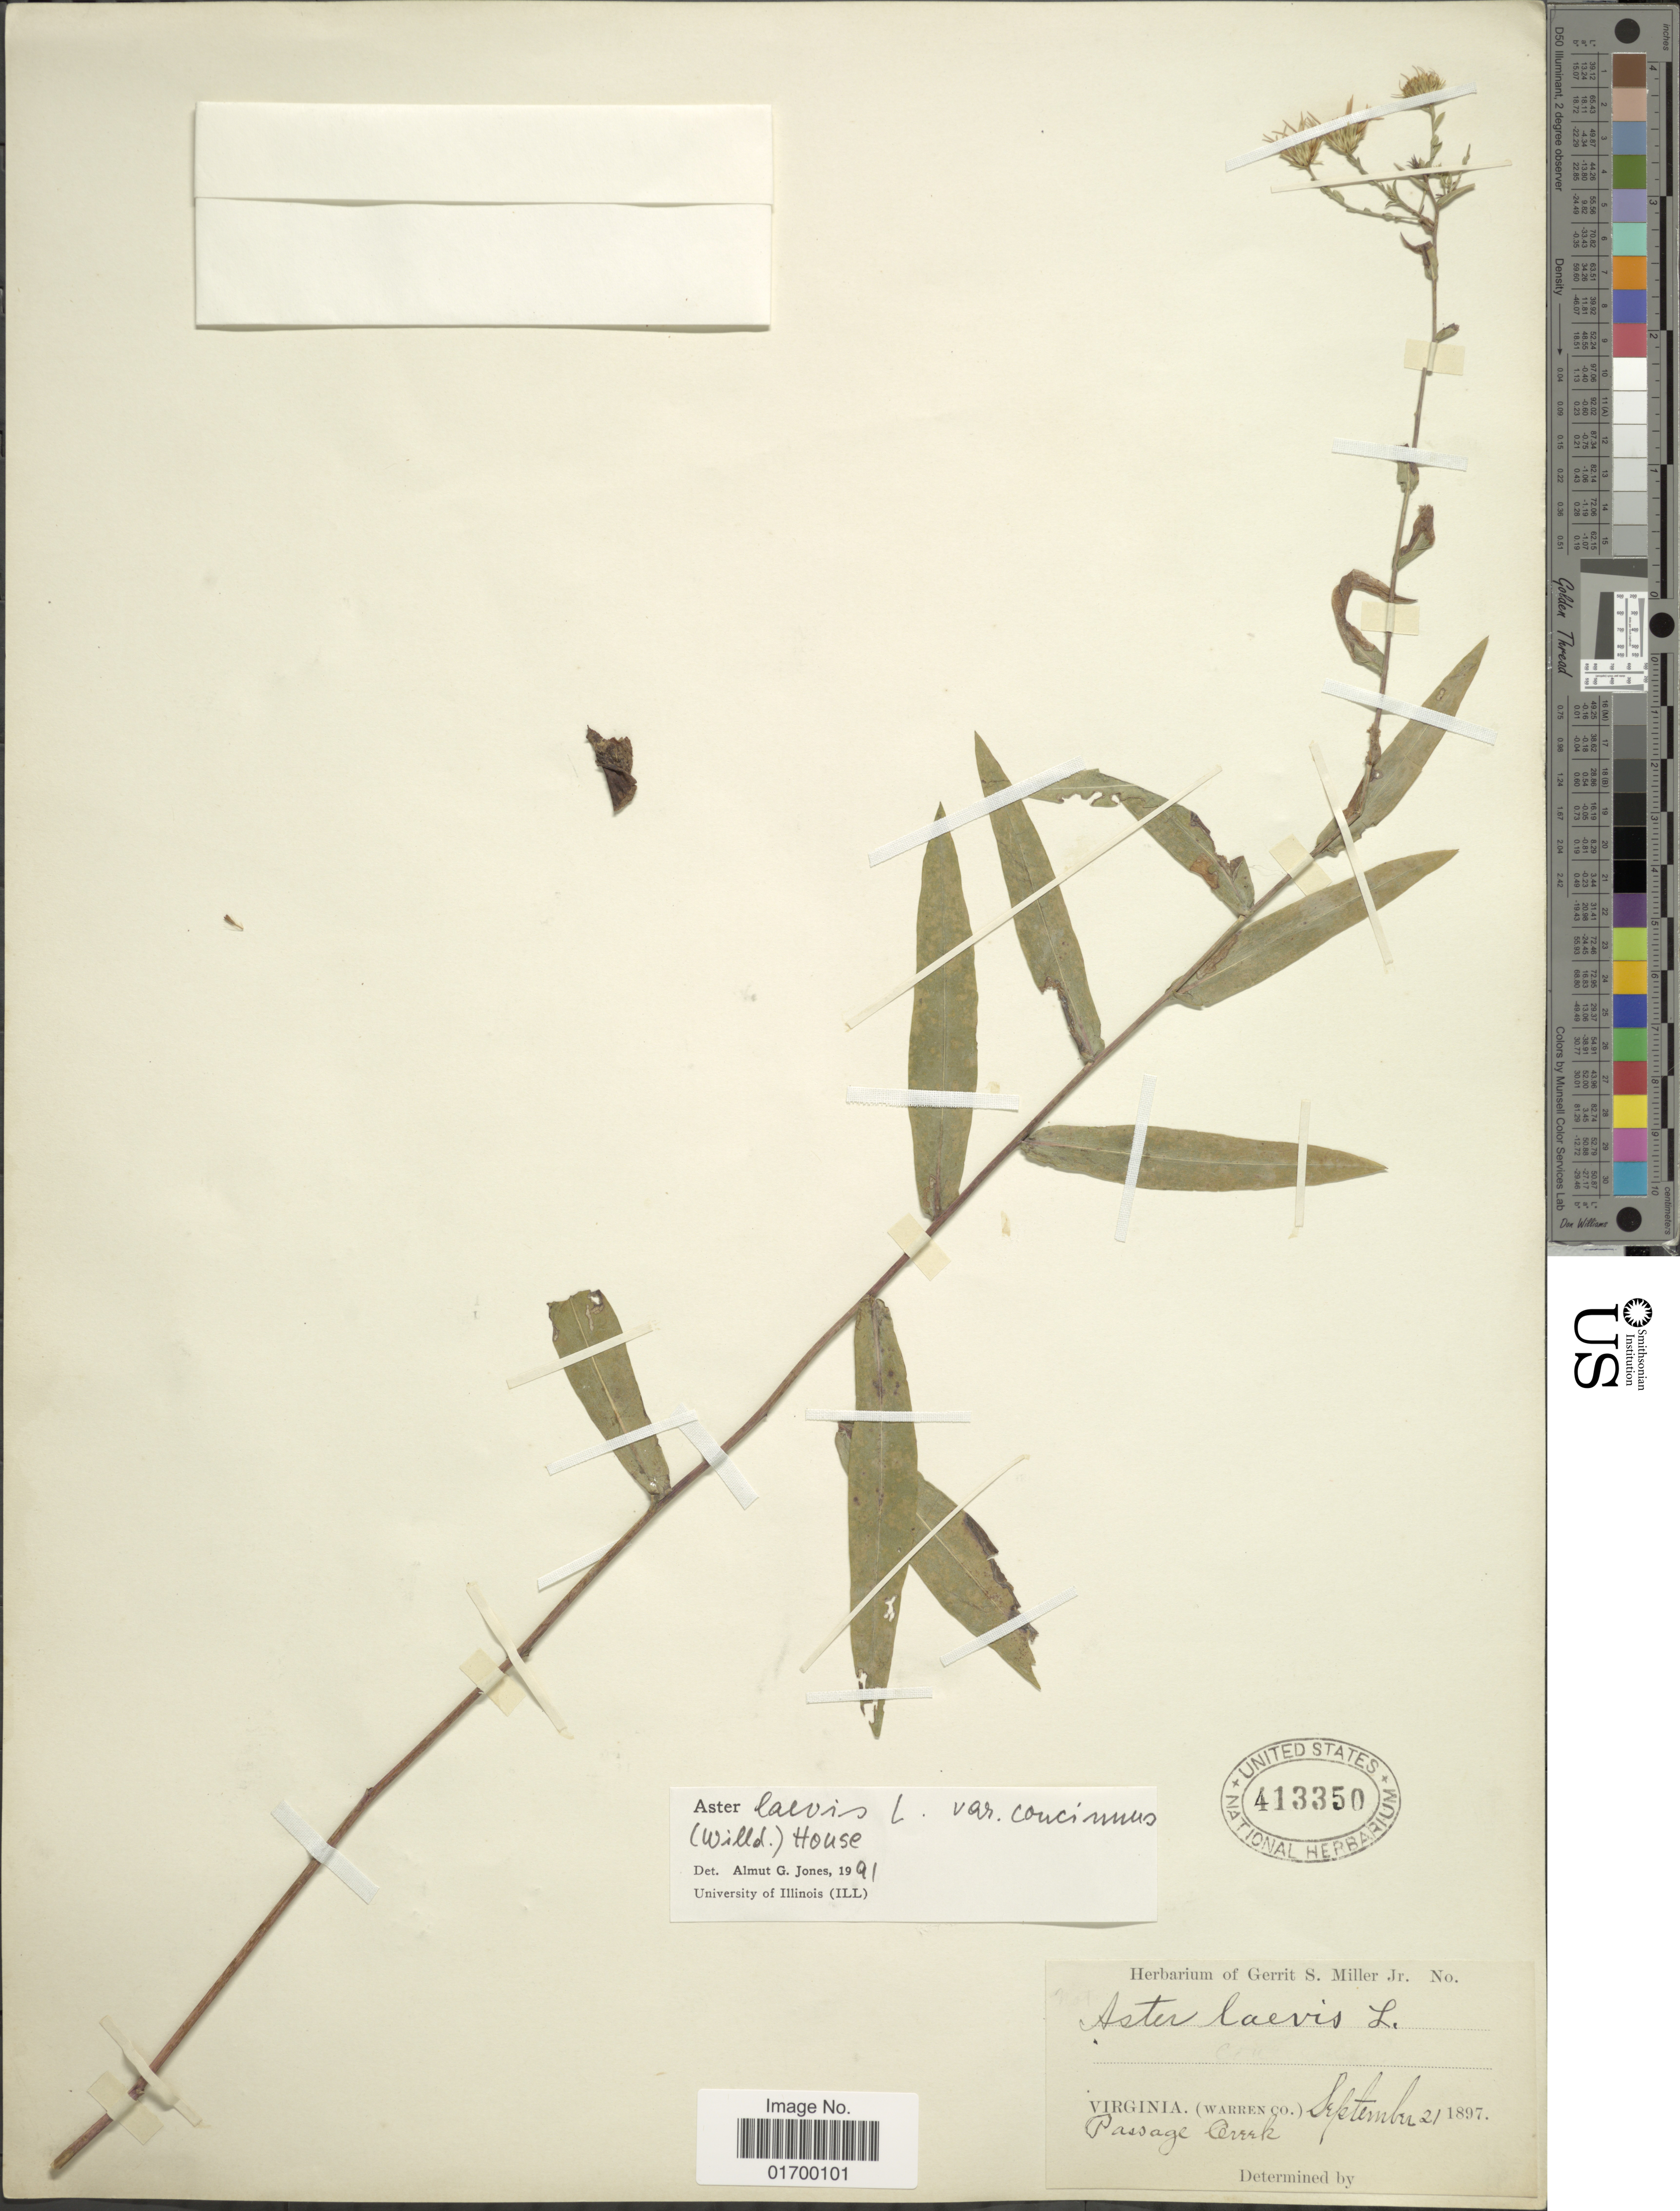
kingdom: Plantae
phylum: Tracheophyta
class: Magnoliopsida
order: Asterales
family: Asteraceae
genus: Symphyotrichum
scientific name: Symphyotrichum laeve var. concinnum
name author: (Willd.) G.L. Nesom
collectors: ex herb. Gerrit S. Miller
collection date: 1897-09-21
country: United States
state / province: Virginia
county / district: Warren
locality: Warren Co., Passage Creek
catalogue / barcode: US 413350